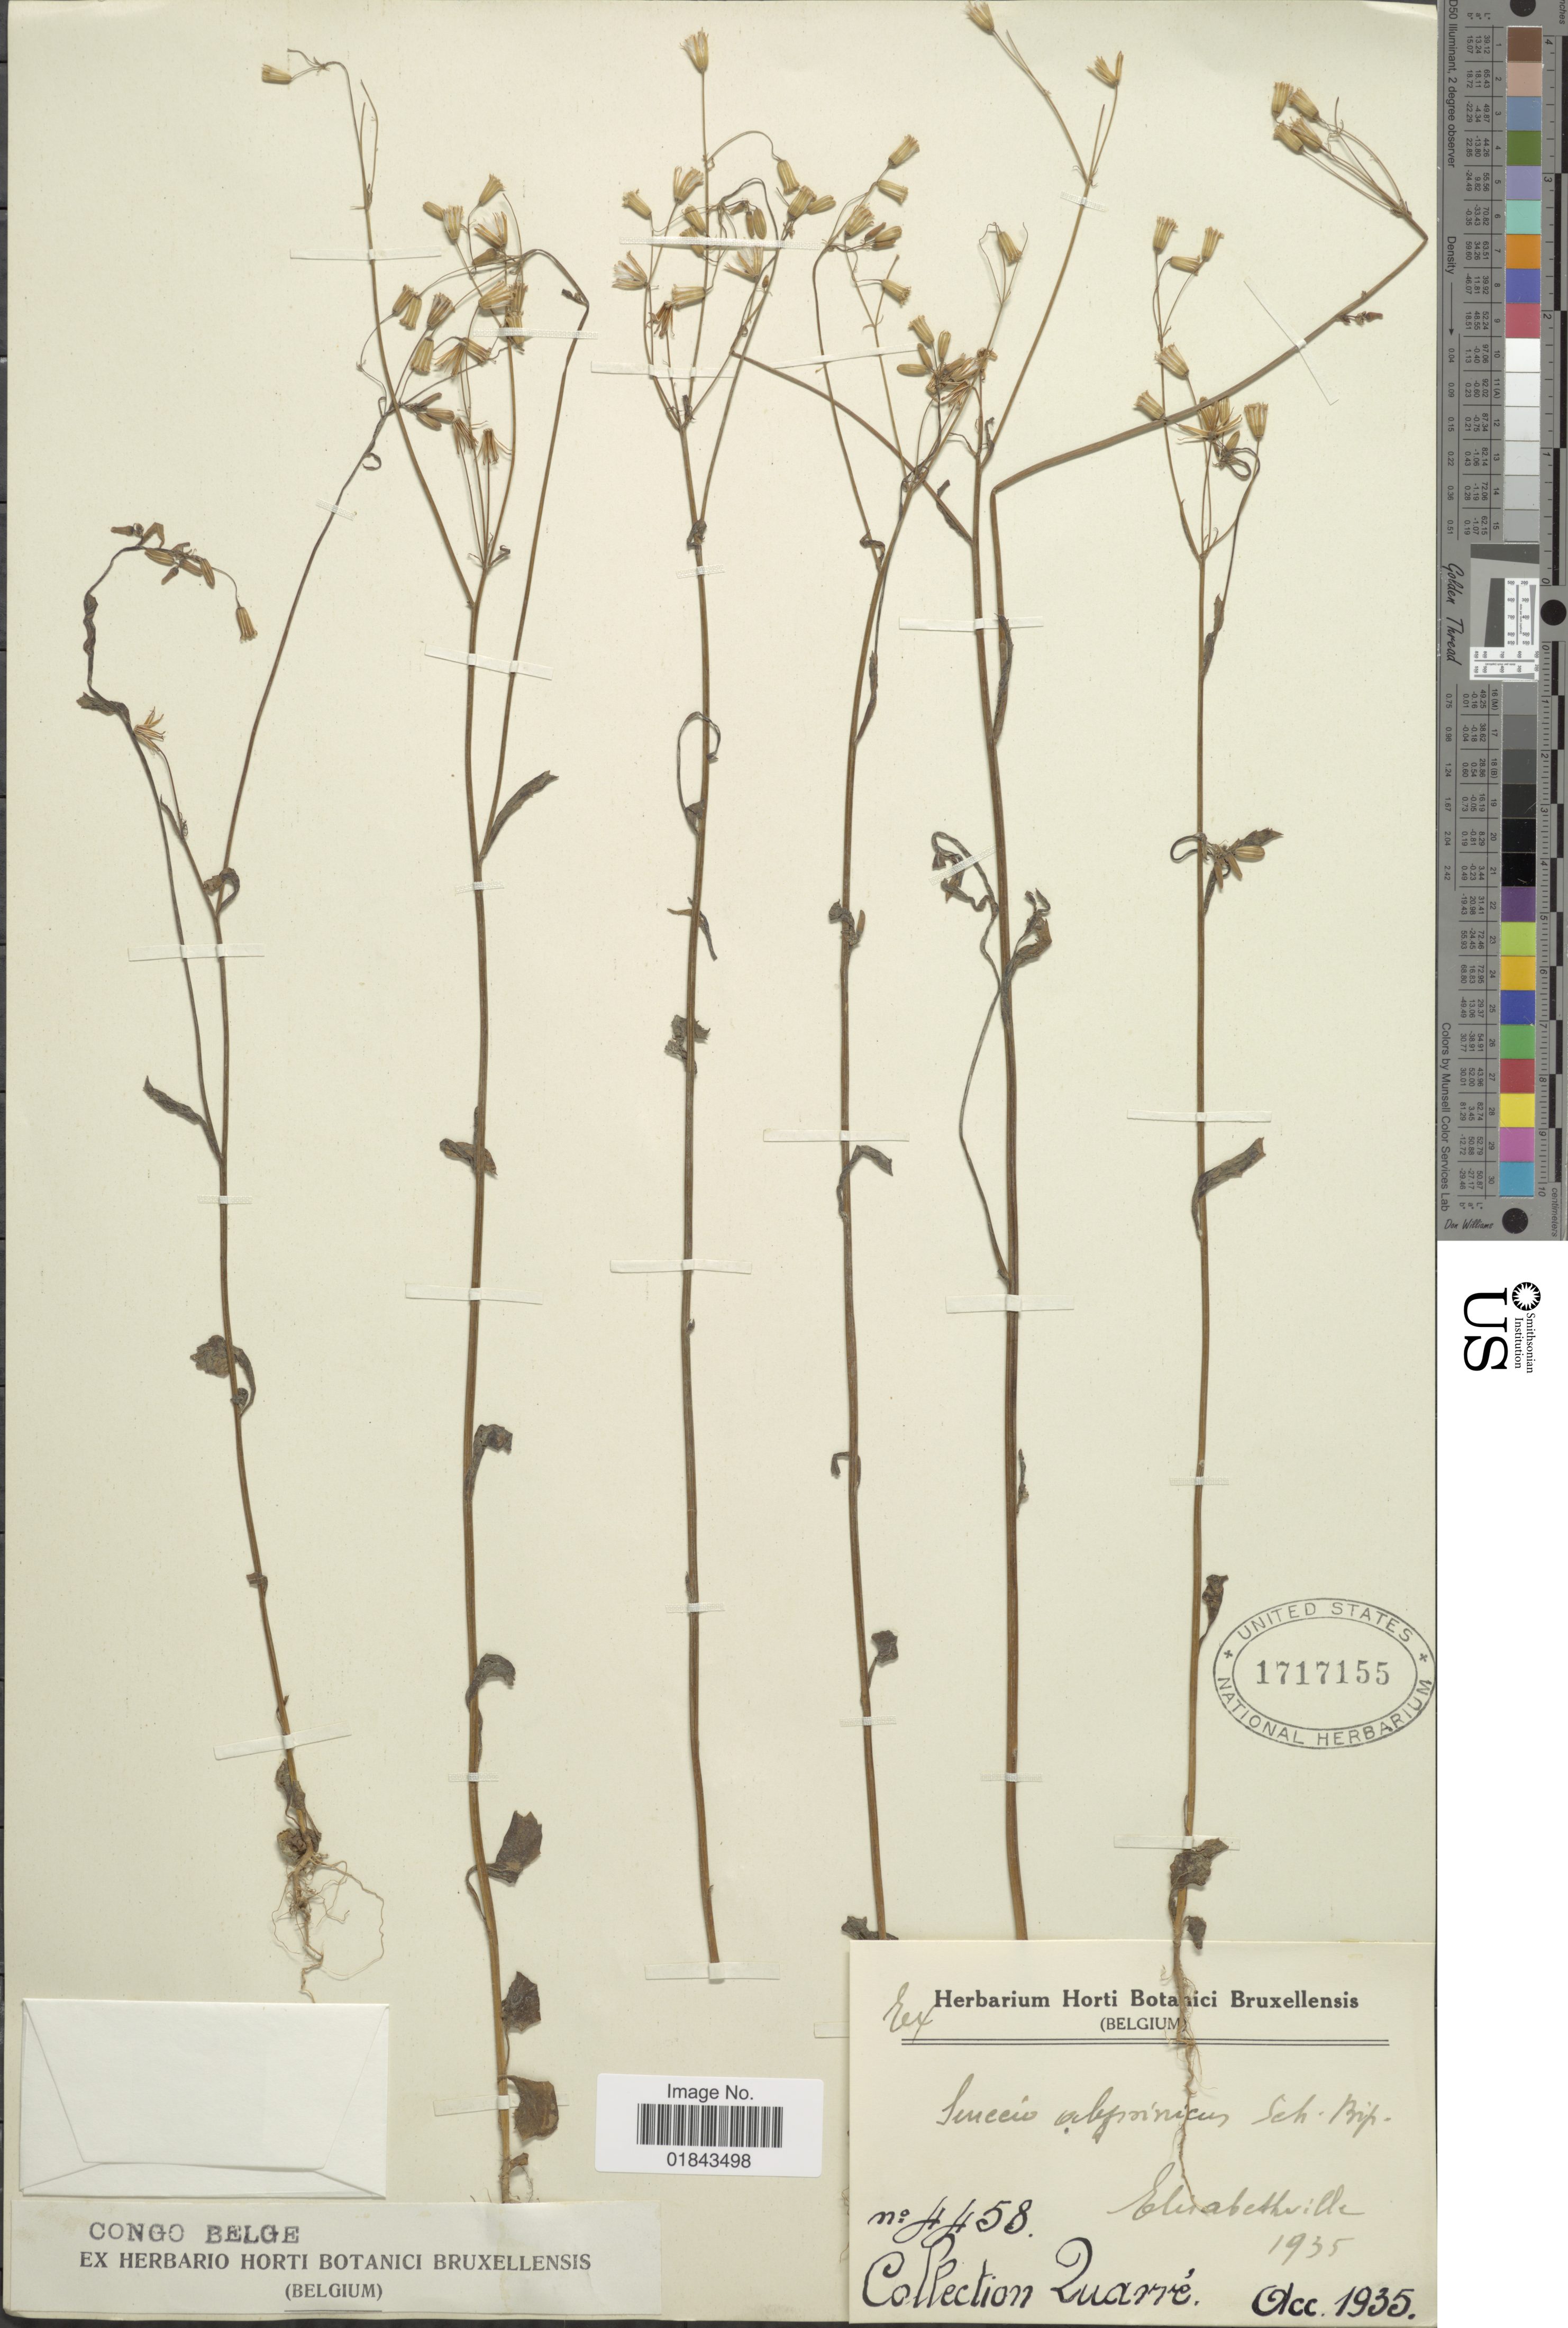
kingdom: Plantae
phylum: Tracheophyta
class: Magnoliopsida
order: Asterales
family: Asteraceae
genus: Emilia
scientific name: Emilia abyssinica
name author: (Sch. Bip. ex A. Rich.) C. Jeffrey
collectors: -. Guarre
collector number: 4458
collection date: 1935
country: Congo, Democratic Republic of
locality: Elisabethville.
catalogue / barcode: US 1717155